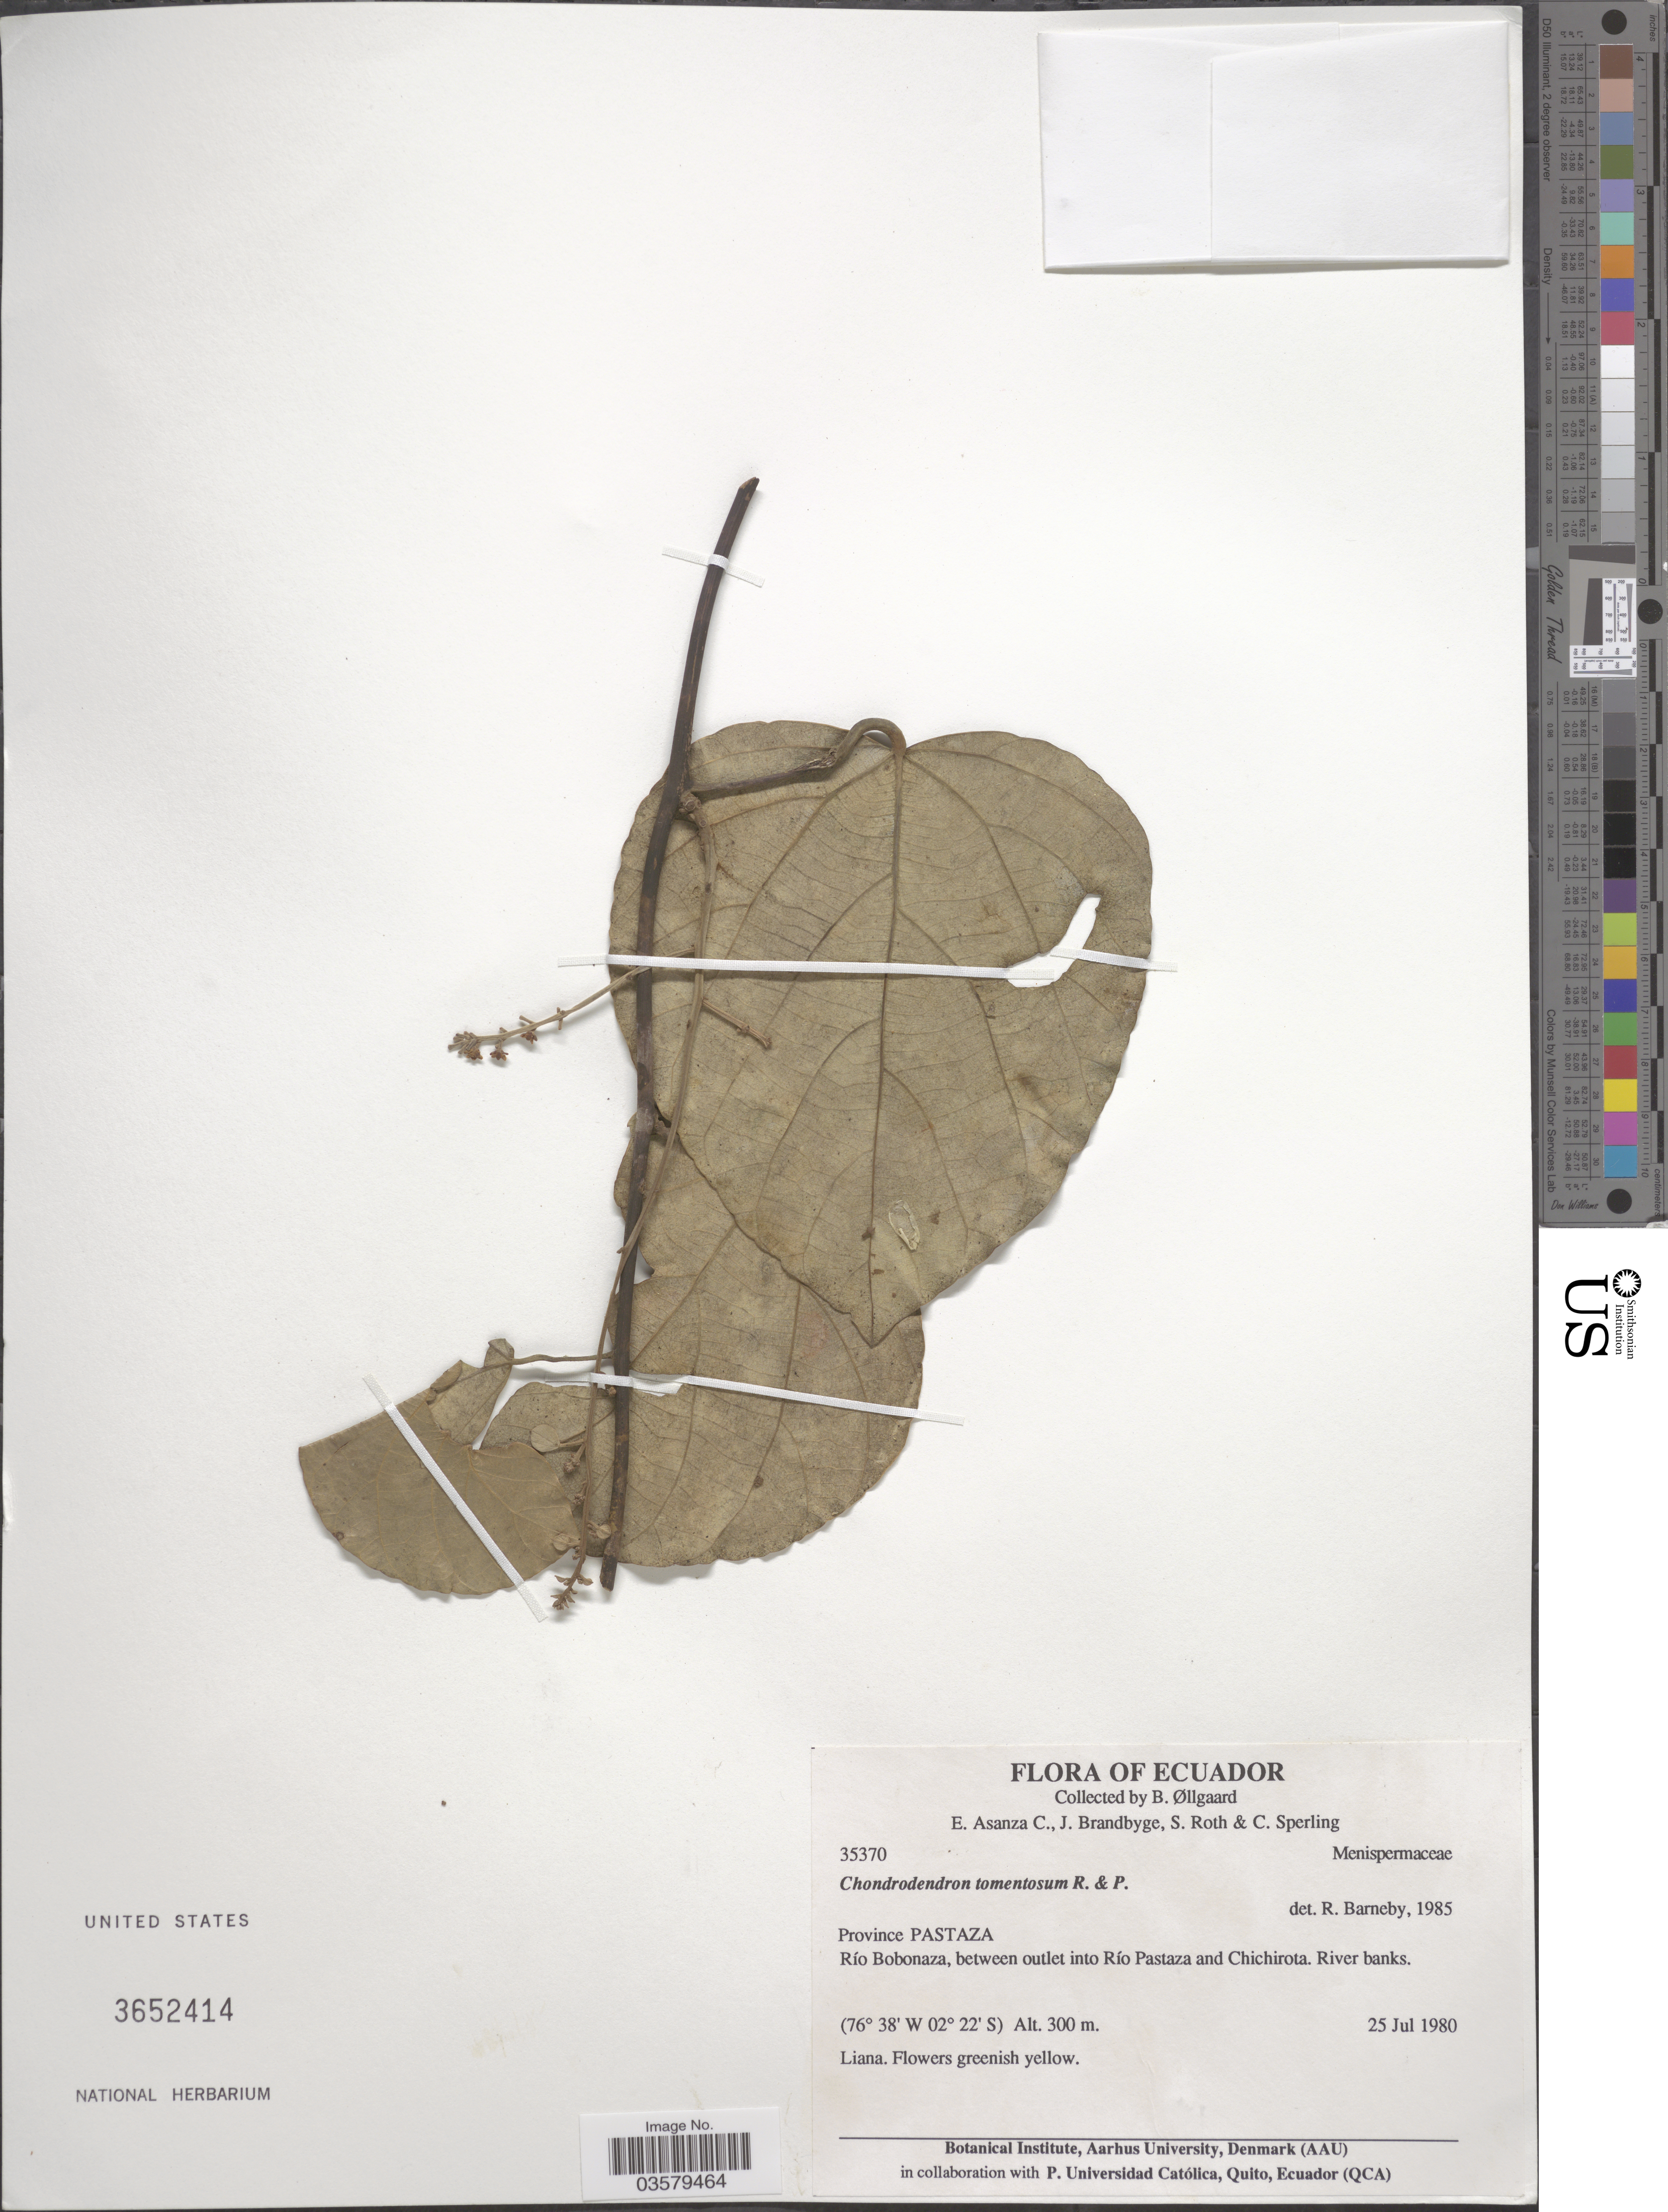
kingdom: Plantae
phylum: Tracheophyta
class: Magnoliopsida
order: Ranunculales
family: Menispermaceae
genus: Chondrodendron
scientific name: Chondrodendron tomentosum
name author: Ruiz & Pav.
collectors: B. Øllgaard, E. Asanza C., J. Brandbyge, S. Roth & C. Sperling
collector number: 35370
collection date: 1980-07-25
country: Ecuador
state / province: Pastaza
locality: Río Bobonaza, between outlet into Río Pastaza and Chichirota. River banks.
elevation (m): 300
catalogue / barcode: US 3652414